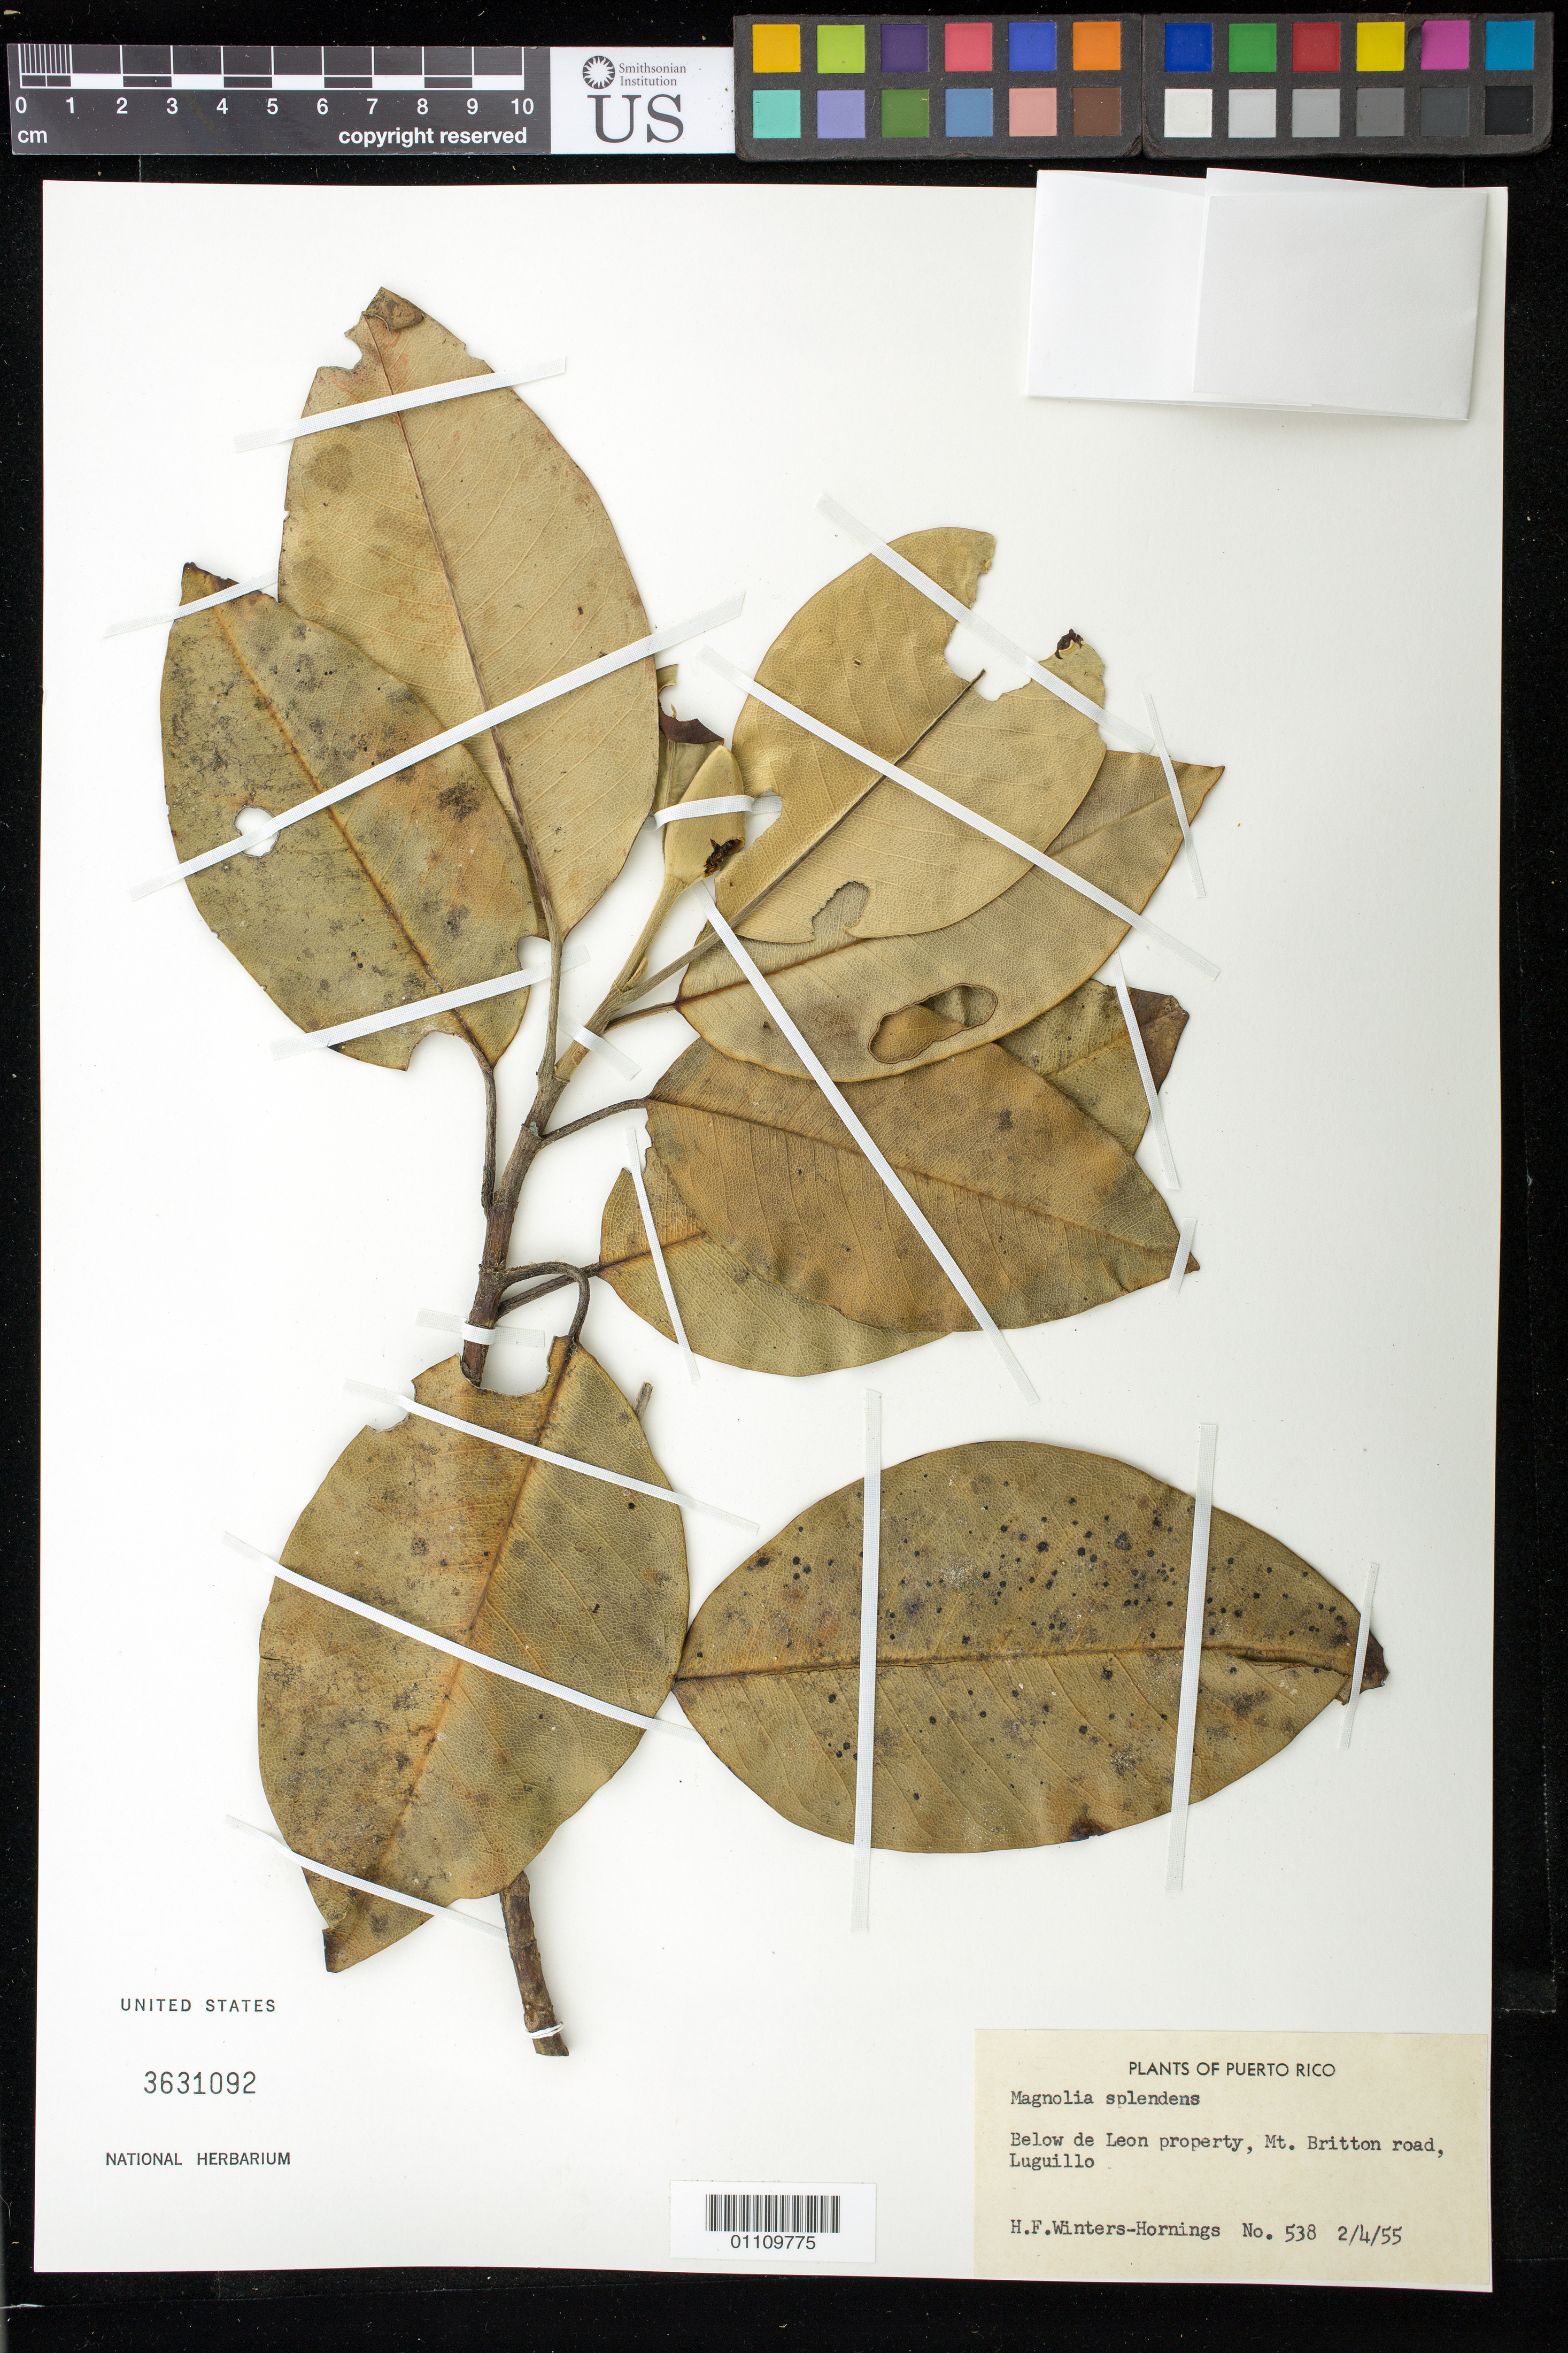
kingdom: Plantae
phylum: Tracheophyta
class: Magnoliopsida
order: Magnoliales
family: Magnoliaceae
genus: Magnolia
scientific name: Magnolia splendens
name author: Urb.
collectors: H. Winters & -. Hornings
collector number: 538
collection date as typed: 04 Feb 1955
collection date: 1955-02-04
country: Puerto Rico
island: Puerto Rico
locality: Luguillo, near de Leon property, Mt. Britton Road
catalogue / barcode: US 3631092